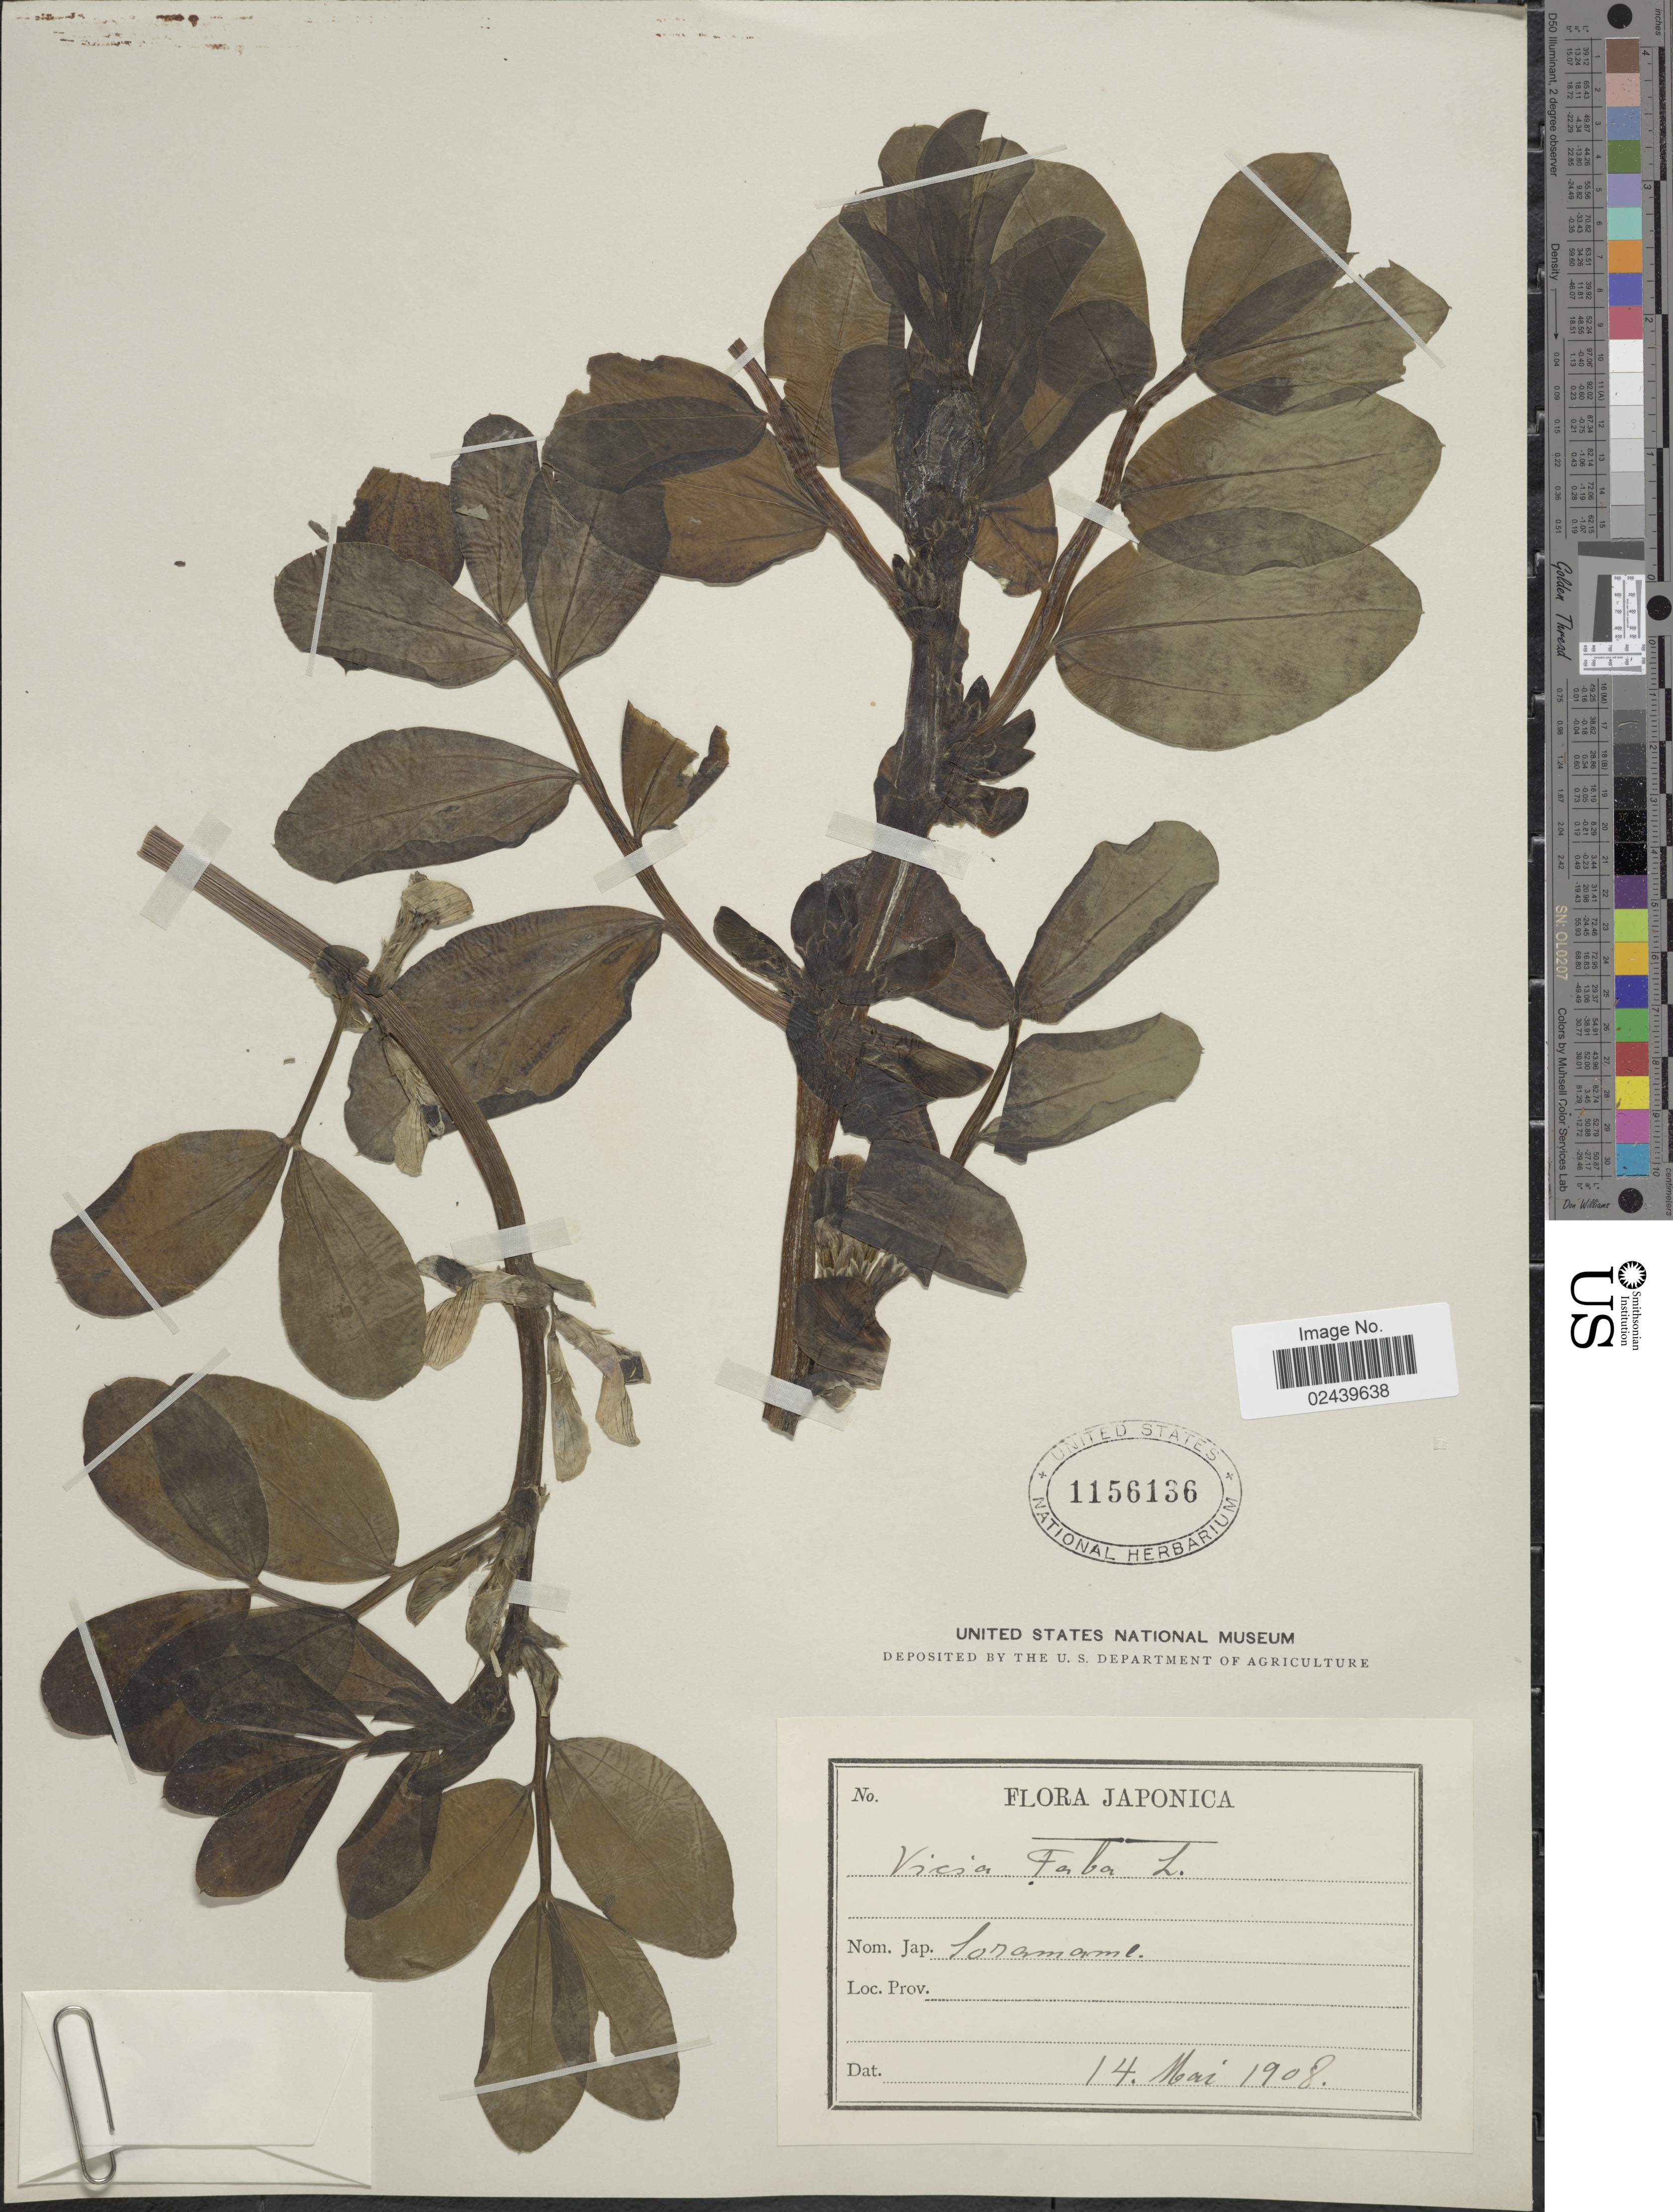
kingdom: Plantae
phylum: Tracheophyta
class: Magnoliopsida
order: Fabales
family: Fabaceae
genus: Vicia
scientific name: Vicia faba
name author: L.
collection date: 1908-05-14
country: Japan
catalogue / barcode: US 1156136